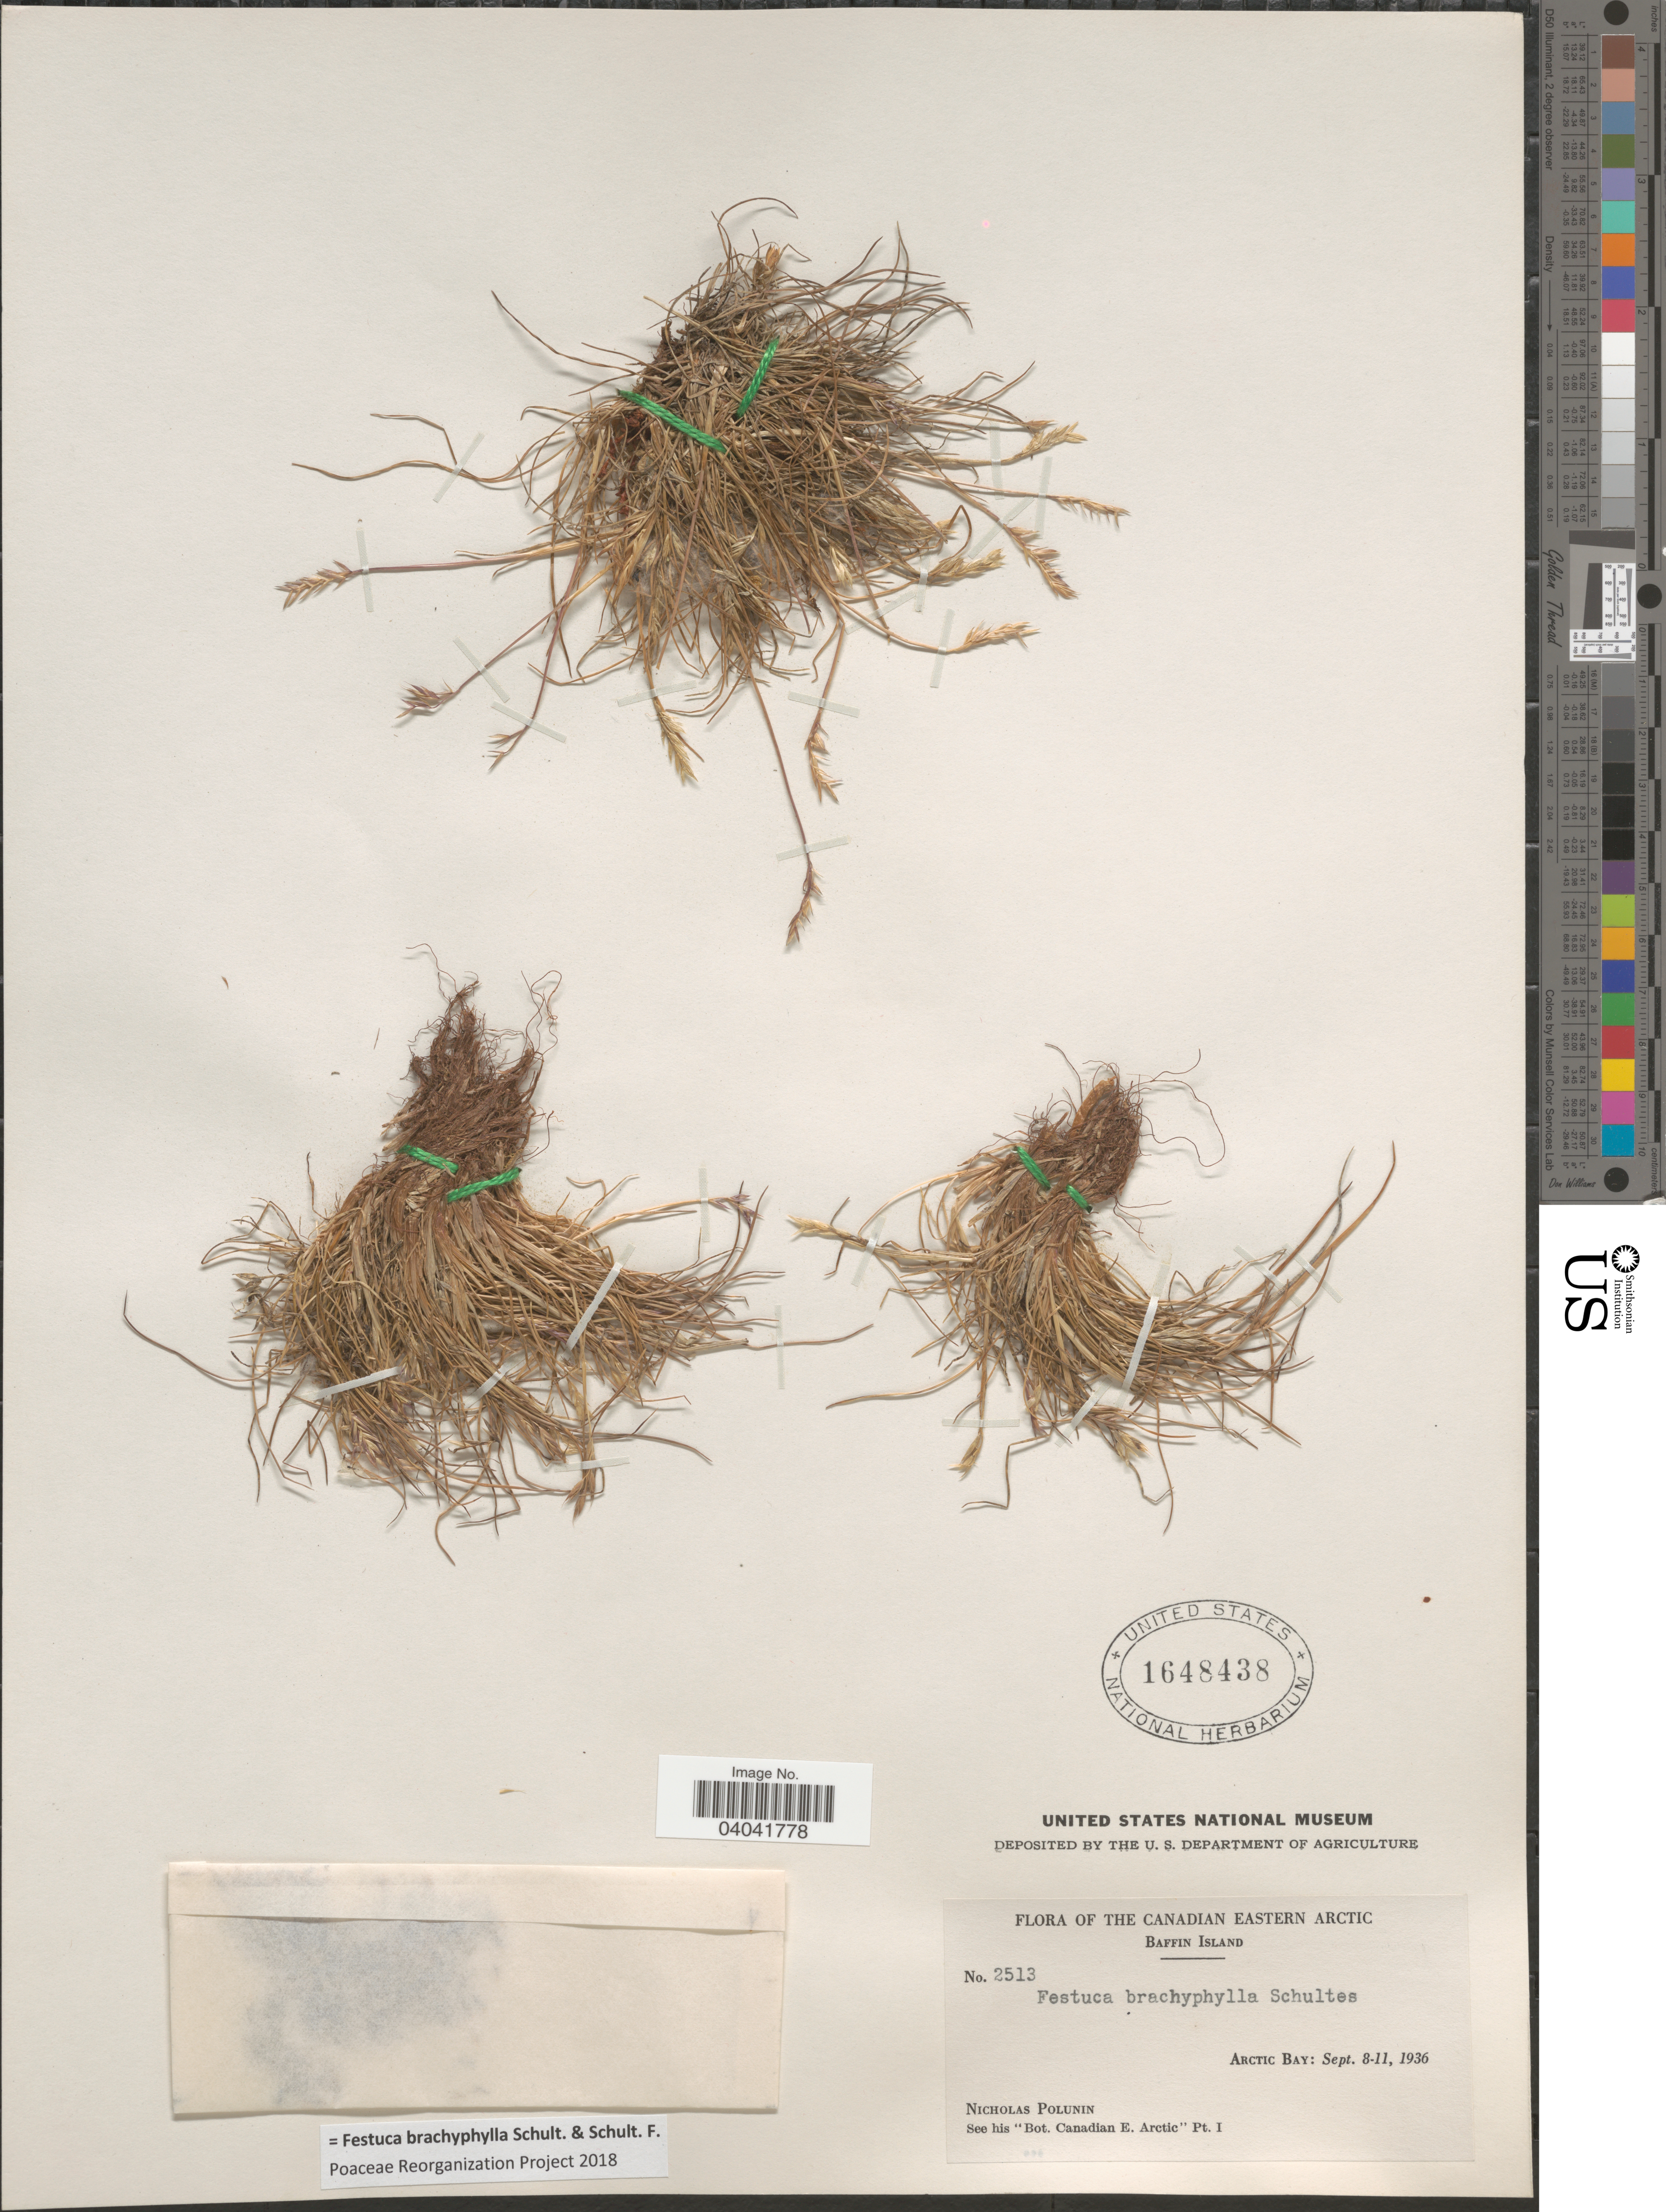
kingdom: Plantae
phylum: Tracheophyta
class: Liliopsida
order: Poales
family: Poaceae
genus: Festuca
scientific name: Festuca brachyphylla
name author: Schult. & Schult. f.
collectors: N. V. Polunin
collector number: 2513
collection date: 1936-09-08/1936-09-11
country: Canada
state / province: Nunavut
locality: Canadian Eastern Arctic. Baffin Island. Arctic Bay.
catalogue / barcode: US 1648438